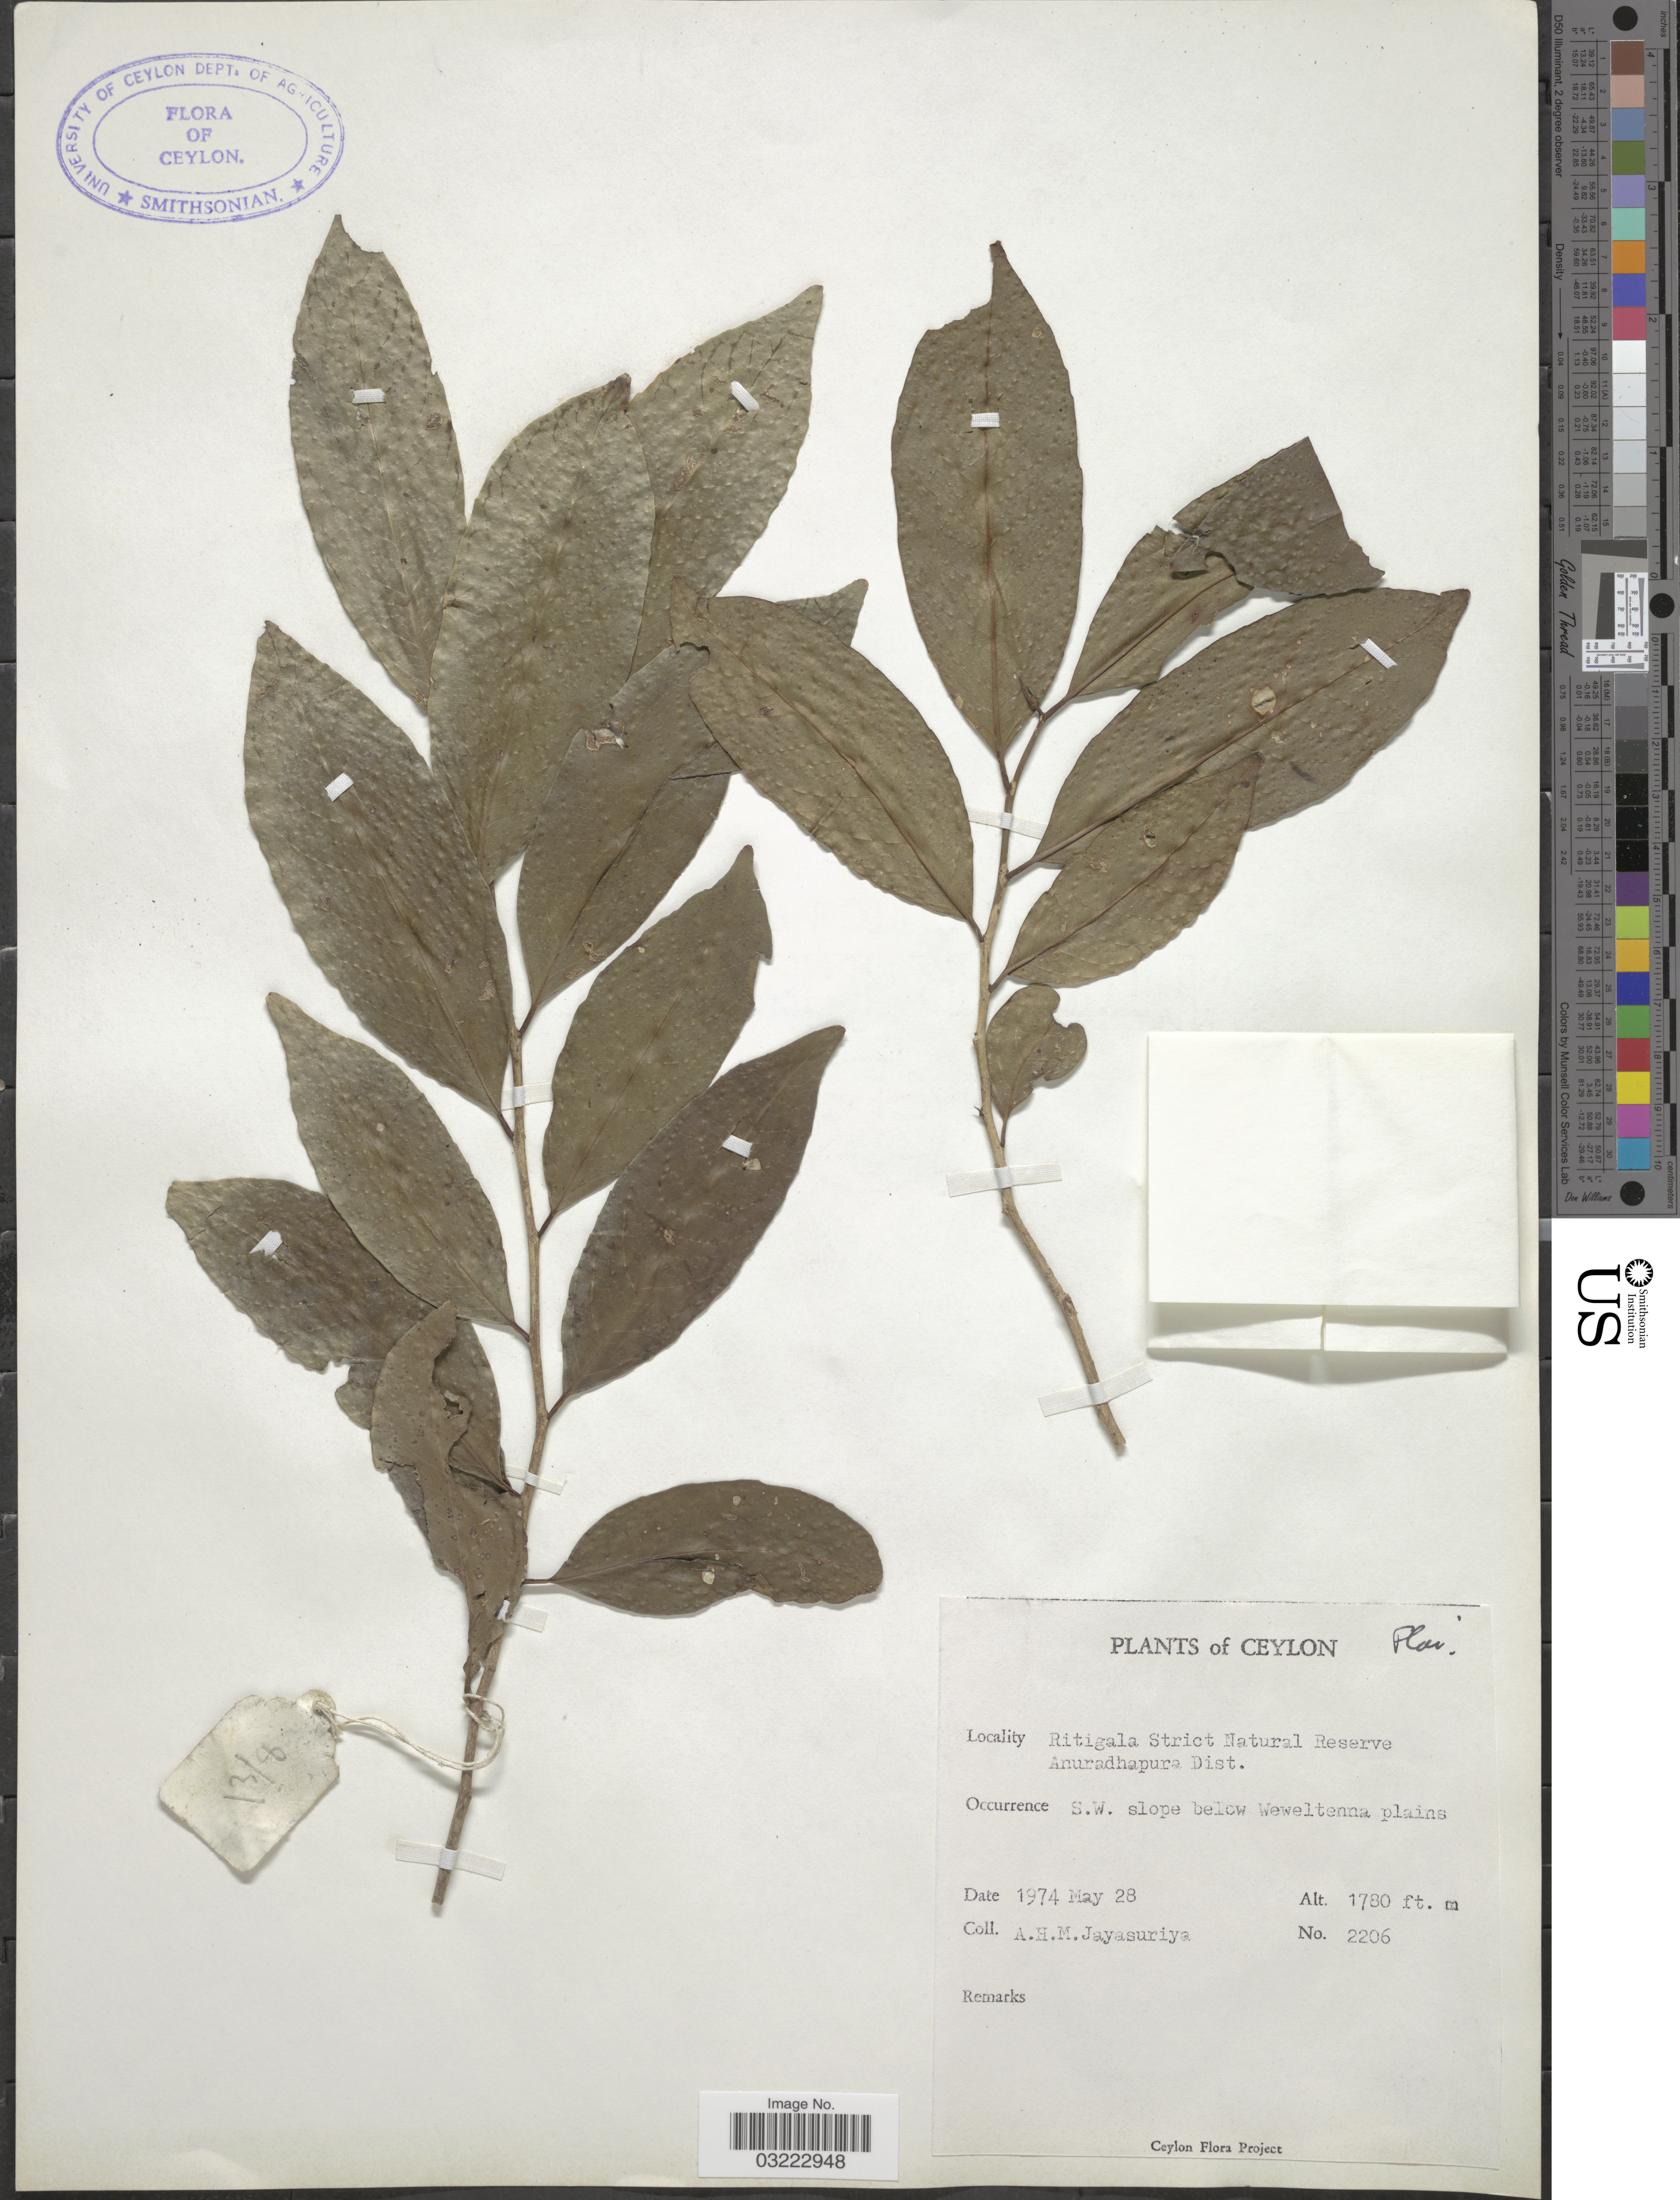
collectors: A. H. Jayasuriya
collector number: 2206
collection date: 1974-05-28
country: Sri Lanka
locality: Ceylon. Ritigala Strict Natural Reserve. Anuradhapura Dist. S.W. slope below Weweltenna plains.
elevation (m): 543